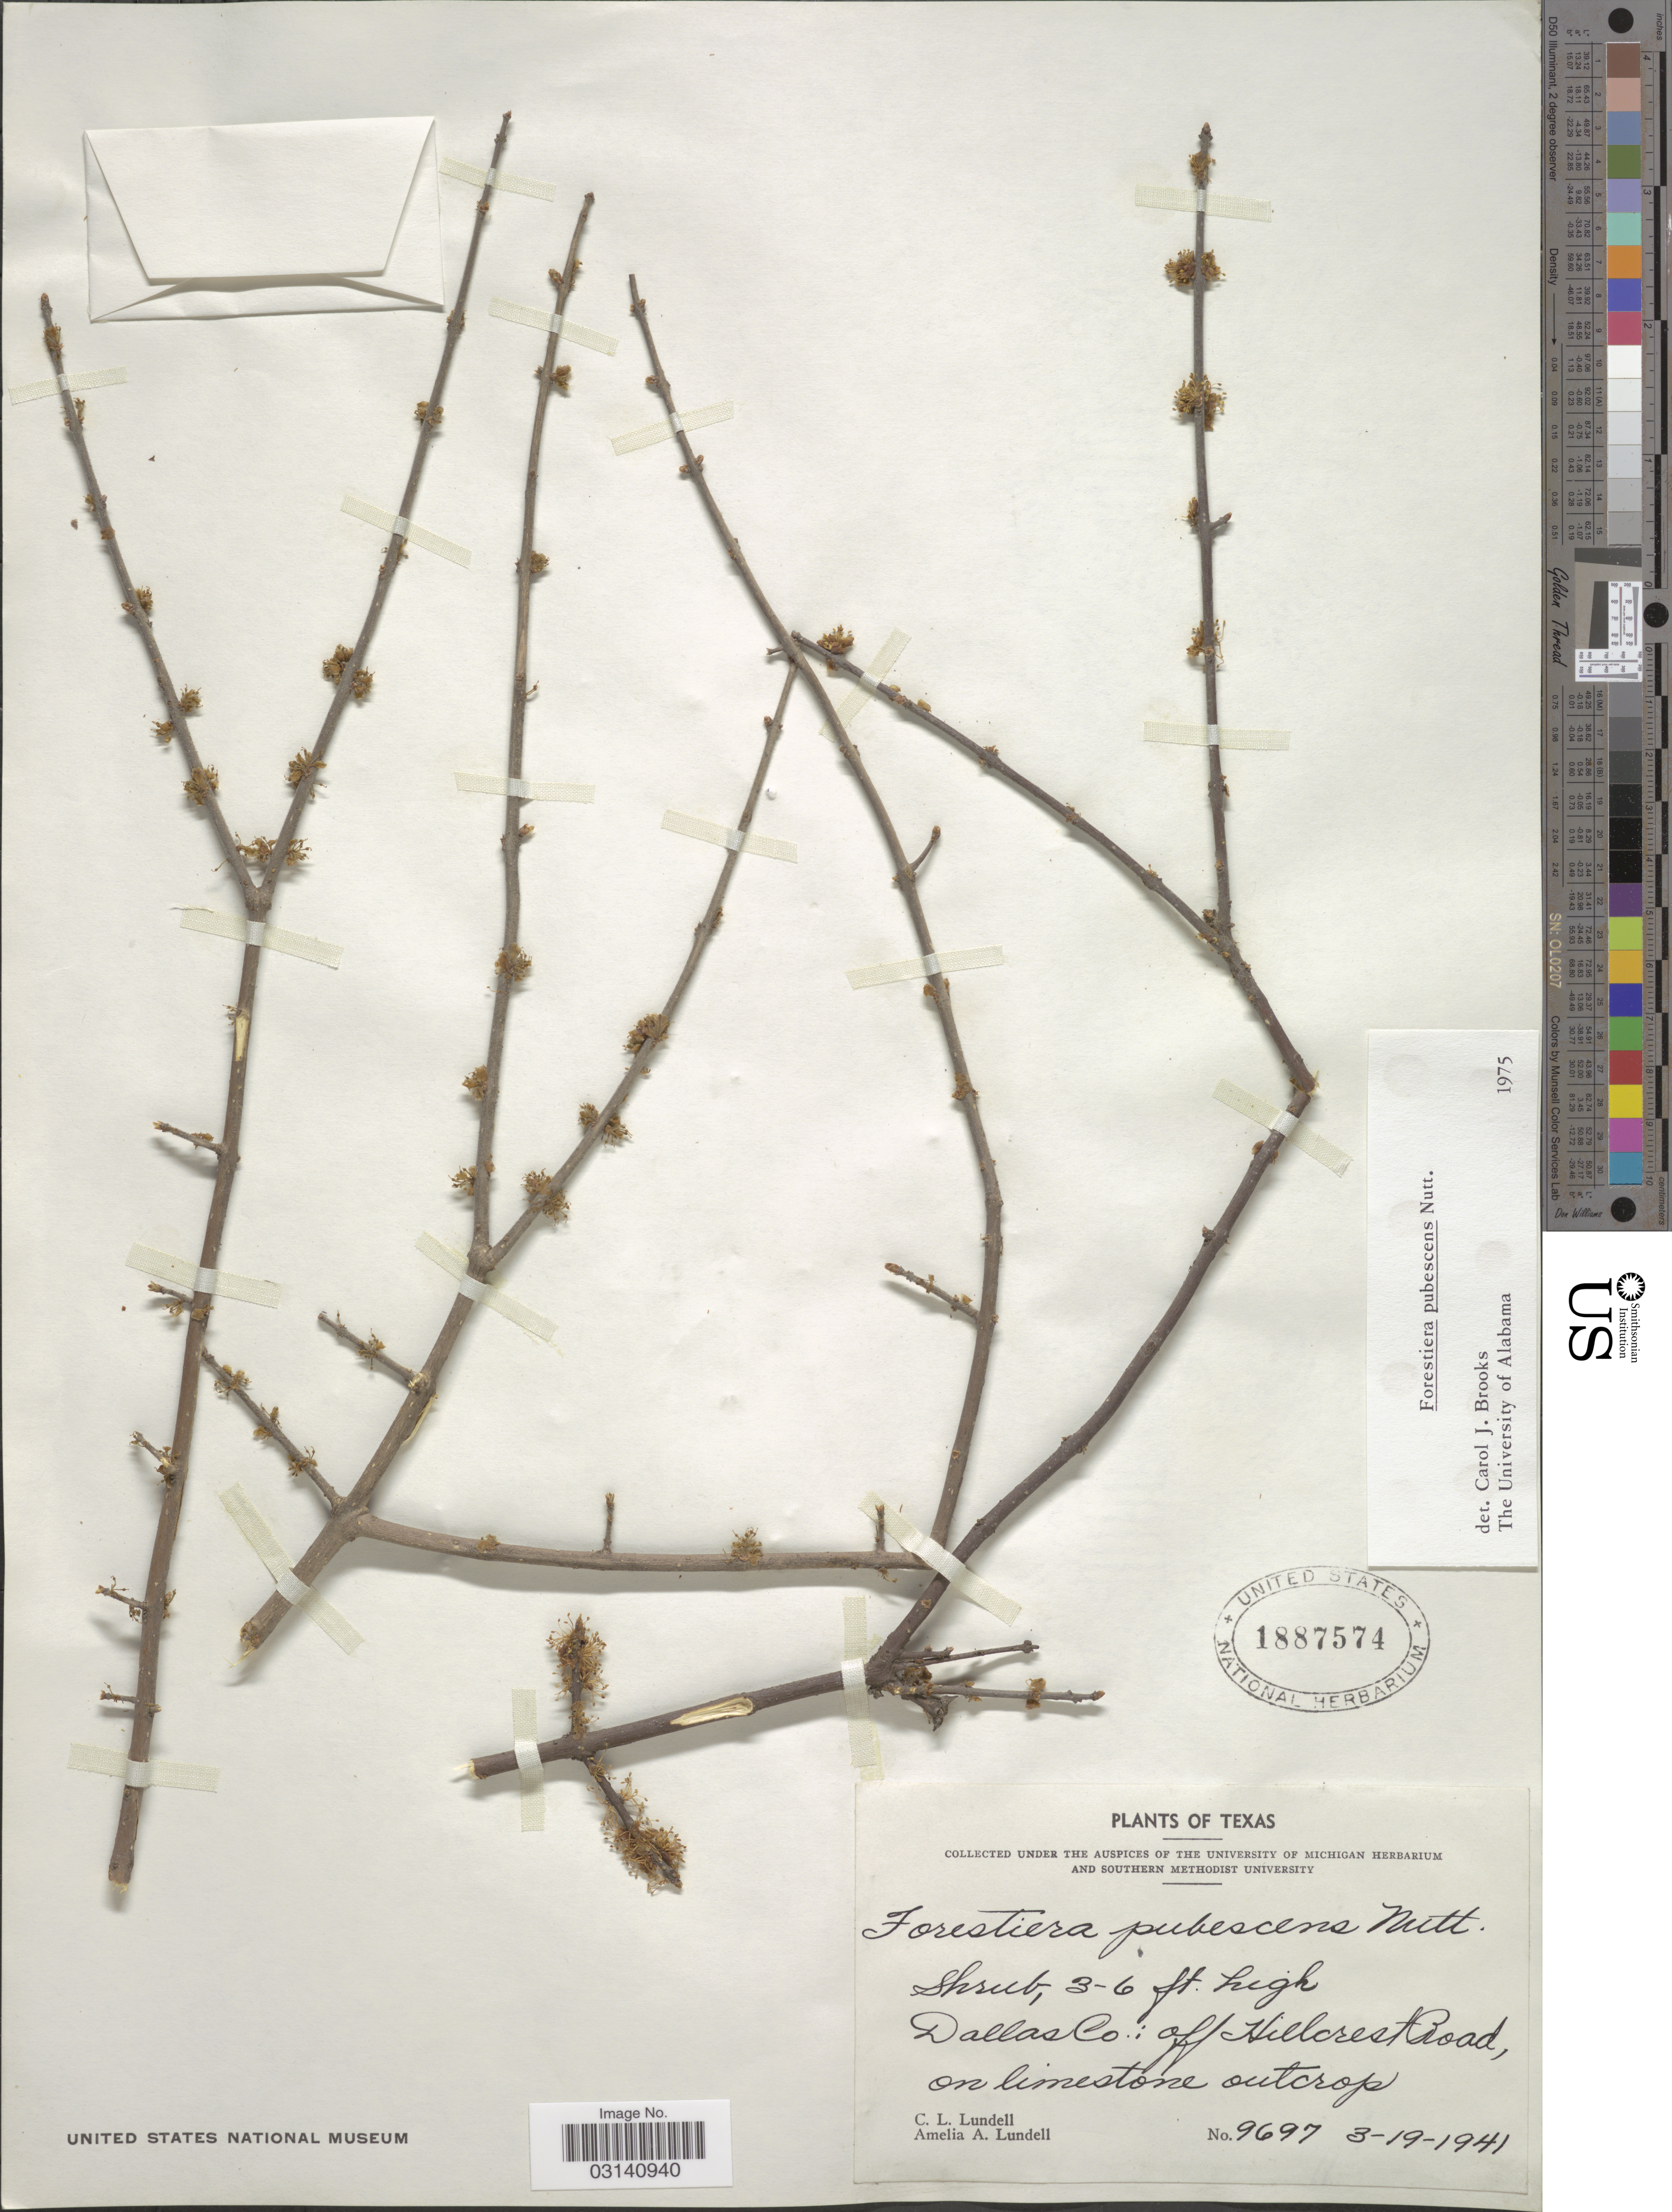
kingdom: Plantae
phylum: Tracheophyta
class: Magnoliopsida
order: Lamiales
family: Oleaceae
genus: Forestiera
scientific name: Forestiera pubescens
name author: Nutt.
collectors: C. L. Lundell & A. A. Lundell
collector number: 9697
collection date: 1941-03-19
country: United States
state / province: Texas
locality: Dallas Co.: off Hillcrest Road.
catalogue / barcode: US 1887574